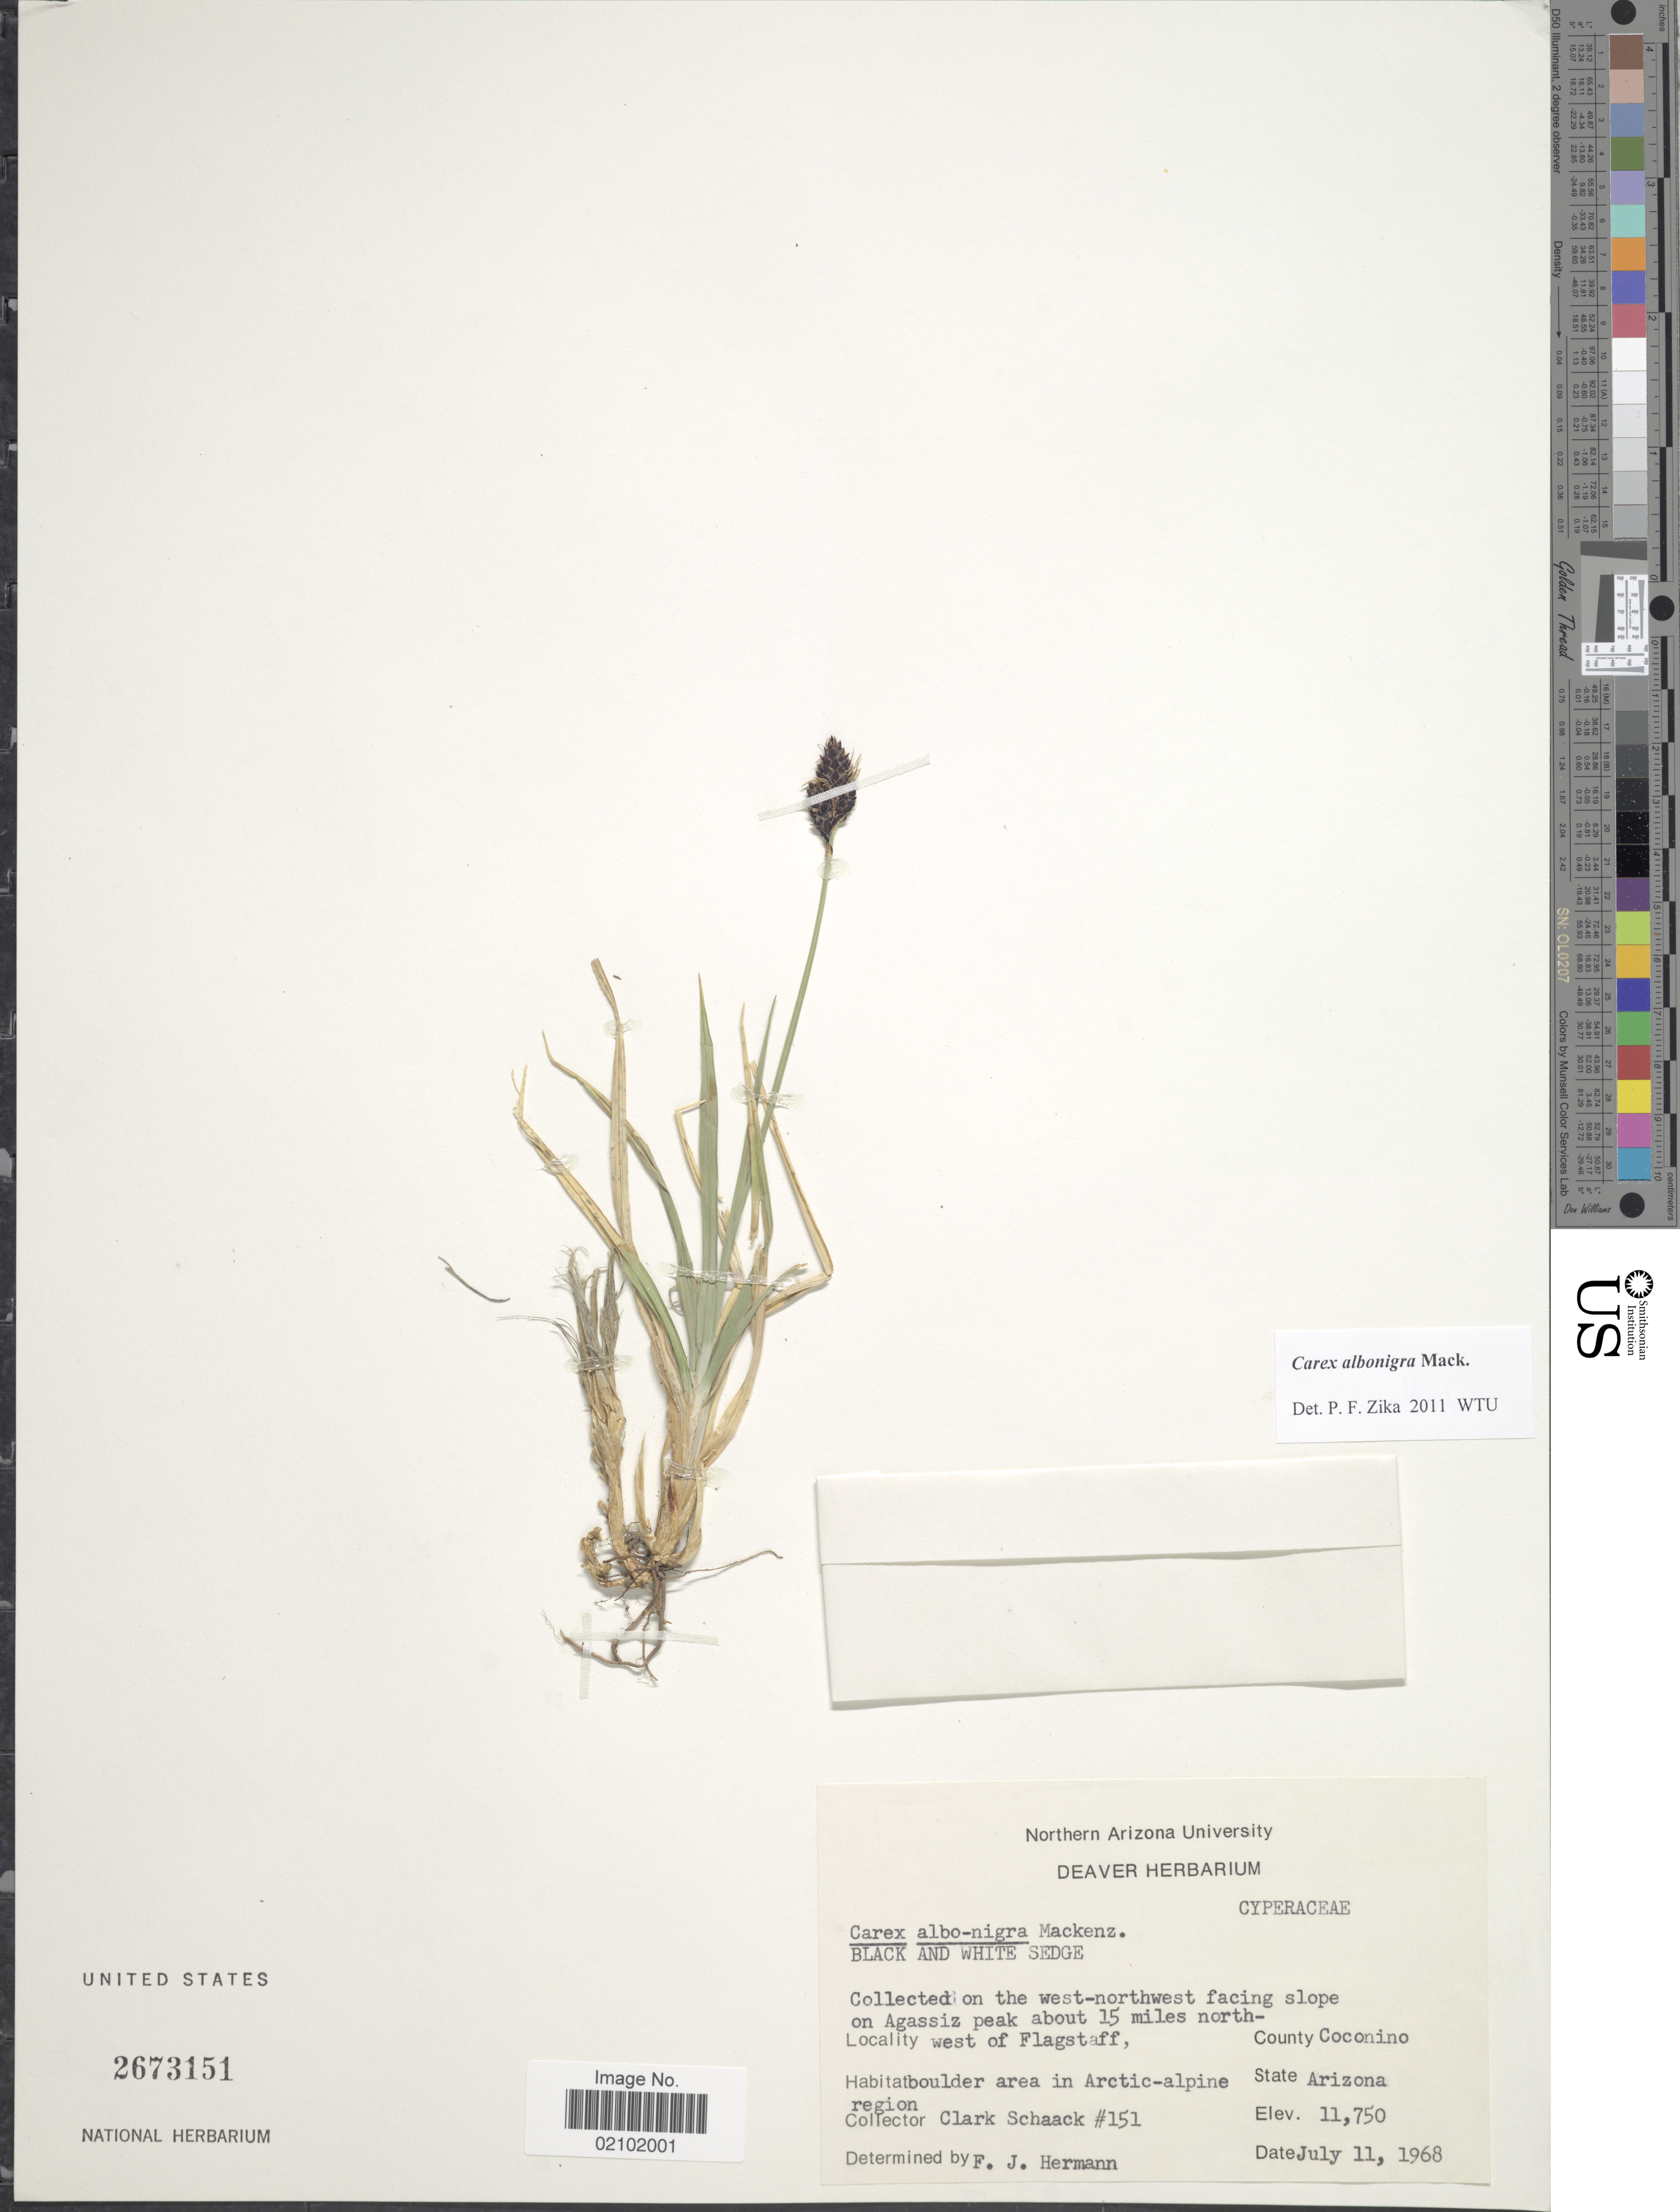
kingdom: Plantae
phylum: Tracheophyta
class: Liliopsida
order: Poales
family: Cyperaceae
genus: Carex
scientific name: Carex albonigra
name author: Mack.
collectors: C. G. Schaack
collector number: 151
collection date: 1968-07-11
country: United States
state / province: Arizona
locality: West-northwest facing slope on Agassiz peak about 15 miles northwest of Flagstaff, County Coconino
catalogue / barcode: US 2673151